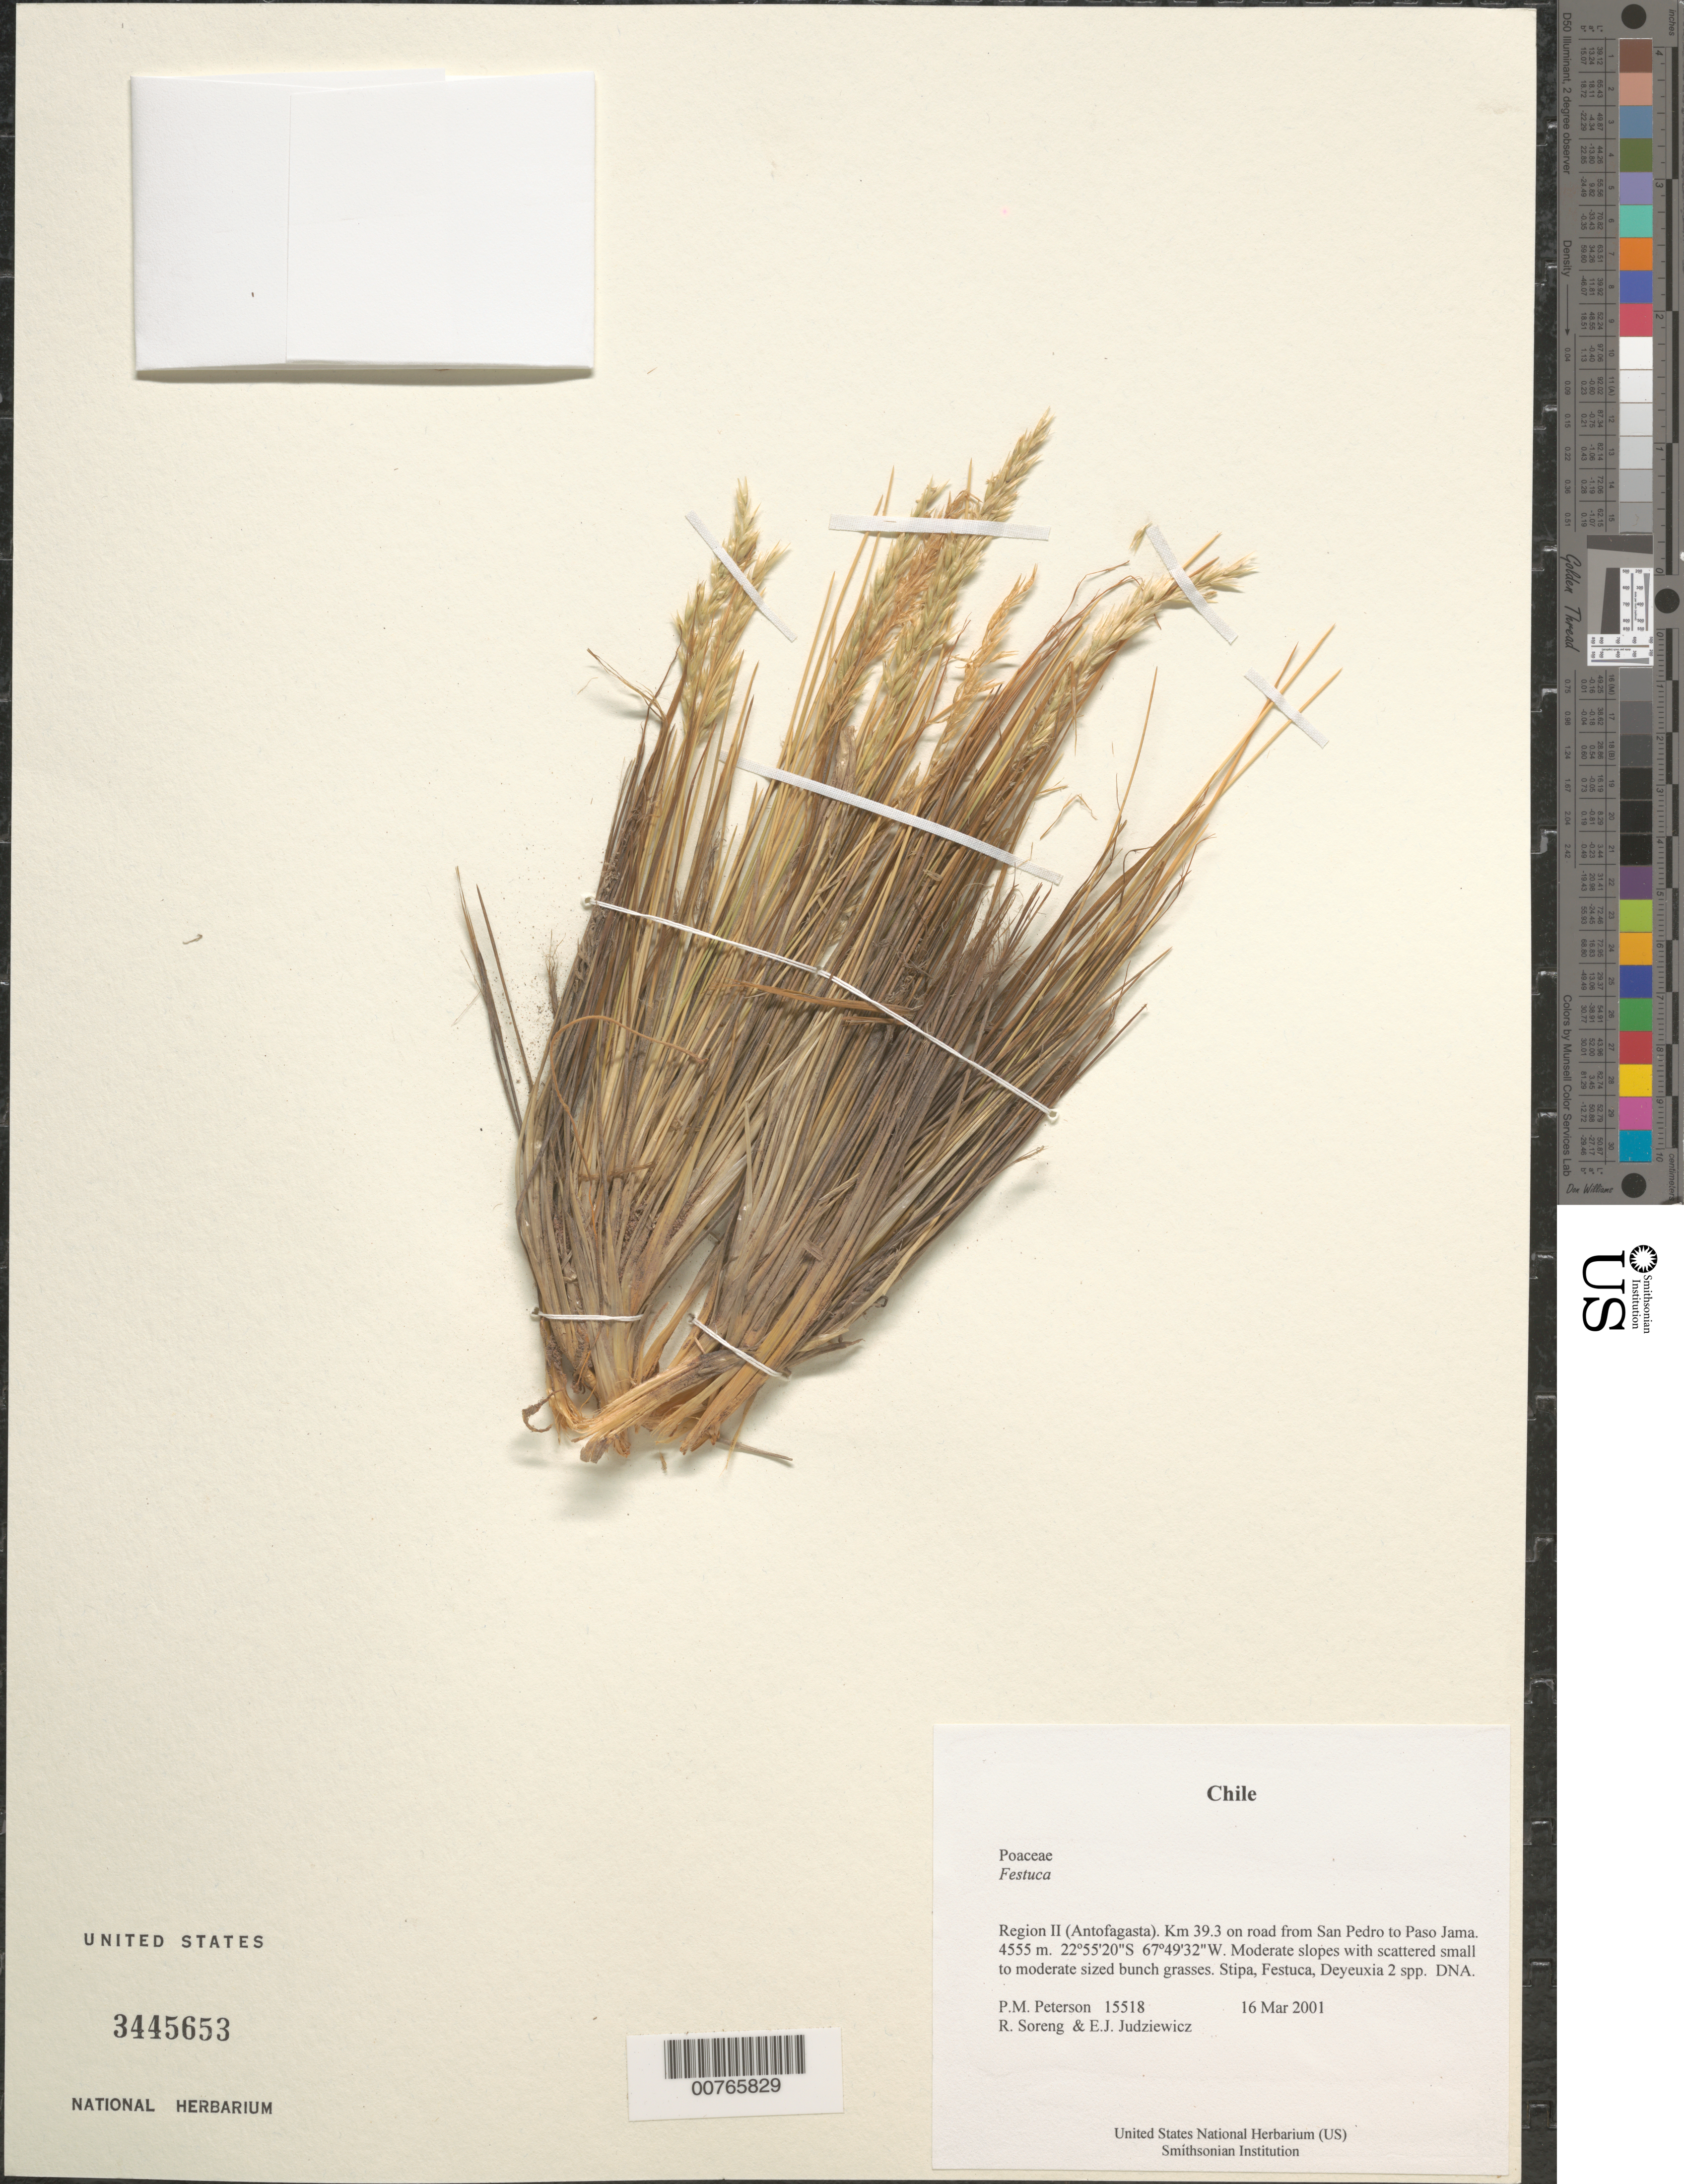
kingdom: Plantae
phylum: Tracheophyta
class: Liliopsida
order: Poales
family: Poaceae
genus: Festuca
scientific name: Festuca sp.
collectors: P. M. Peterson, R. J. Soreng & E. J. Judziewicz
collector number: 15518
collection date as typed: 16 Mar 2001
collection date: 2001-03-16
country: Chile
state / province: Antofagasta (II)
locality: Km 39.3 on road from San Pedro to Paso Jama.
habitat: Moderate slopes with scattered small to moderate sized bunch grasses.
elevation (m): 4555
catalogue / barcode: US 3445653